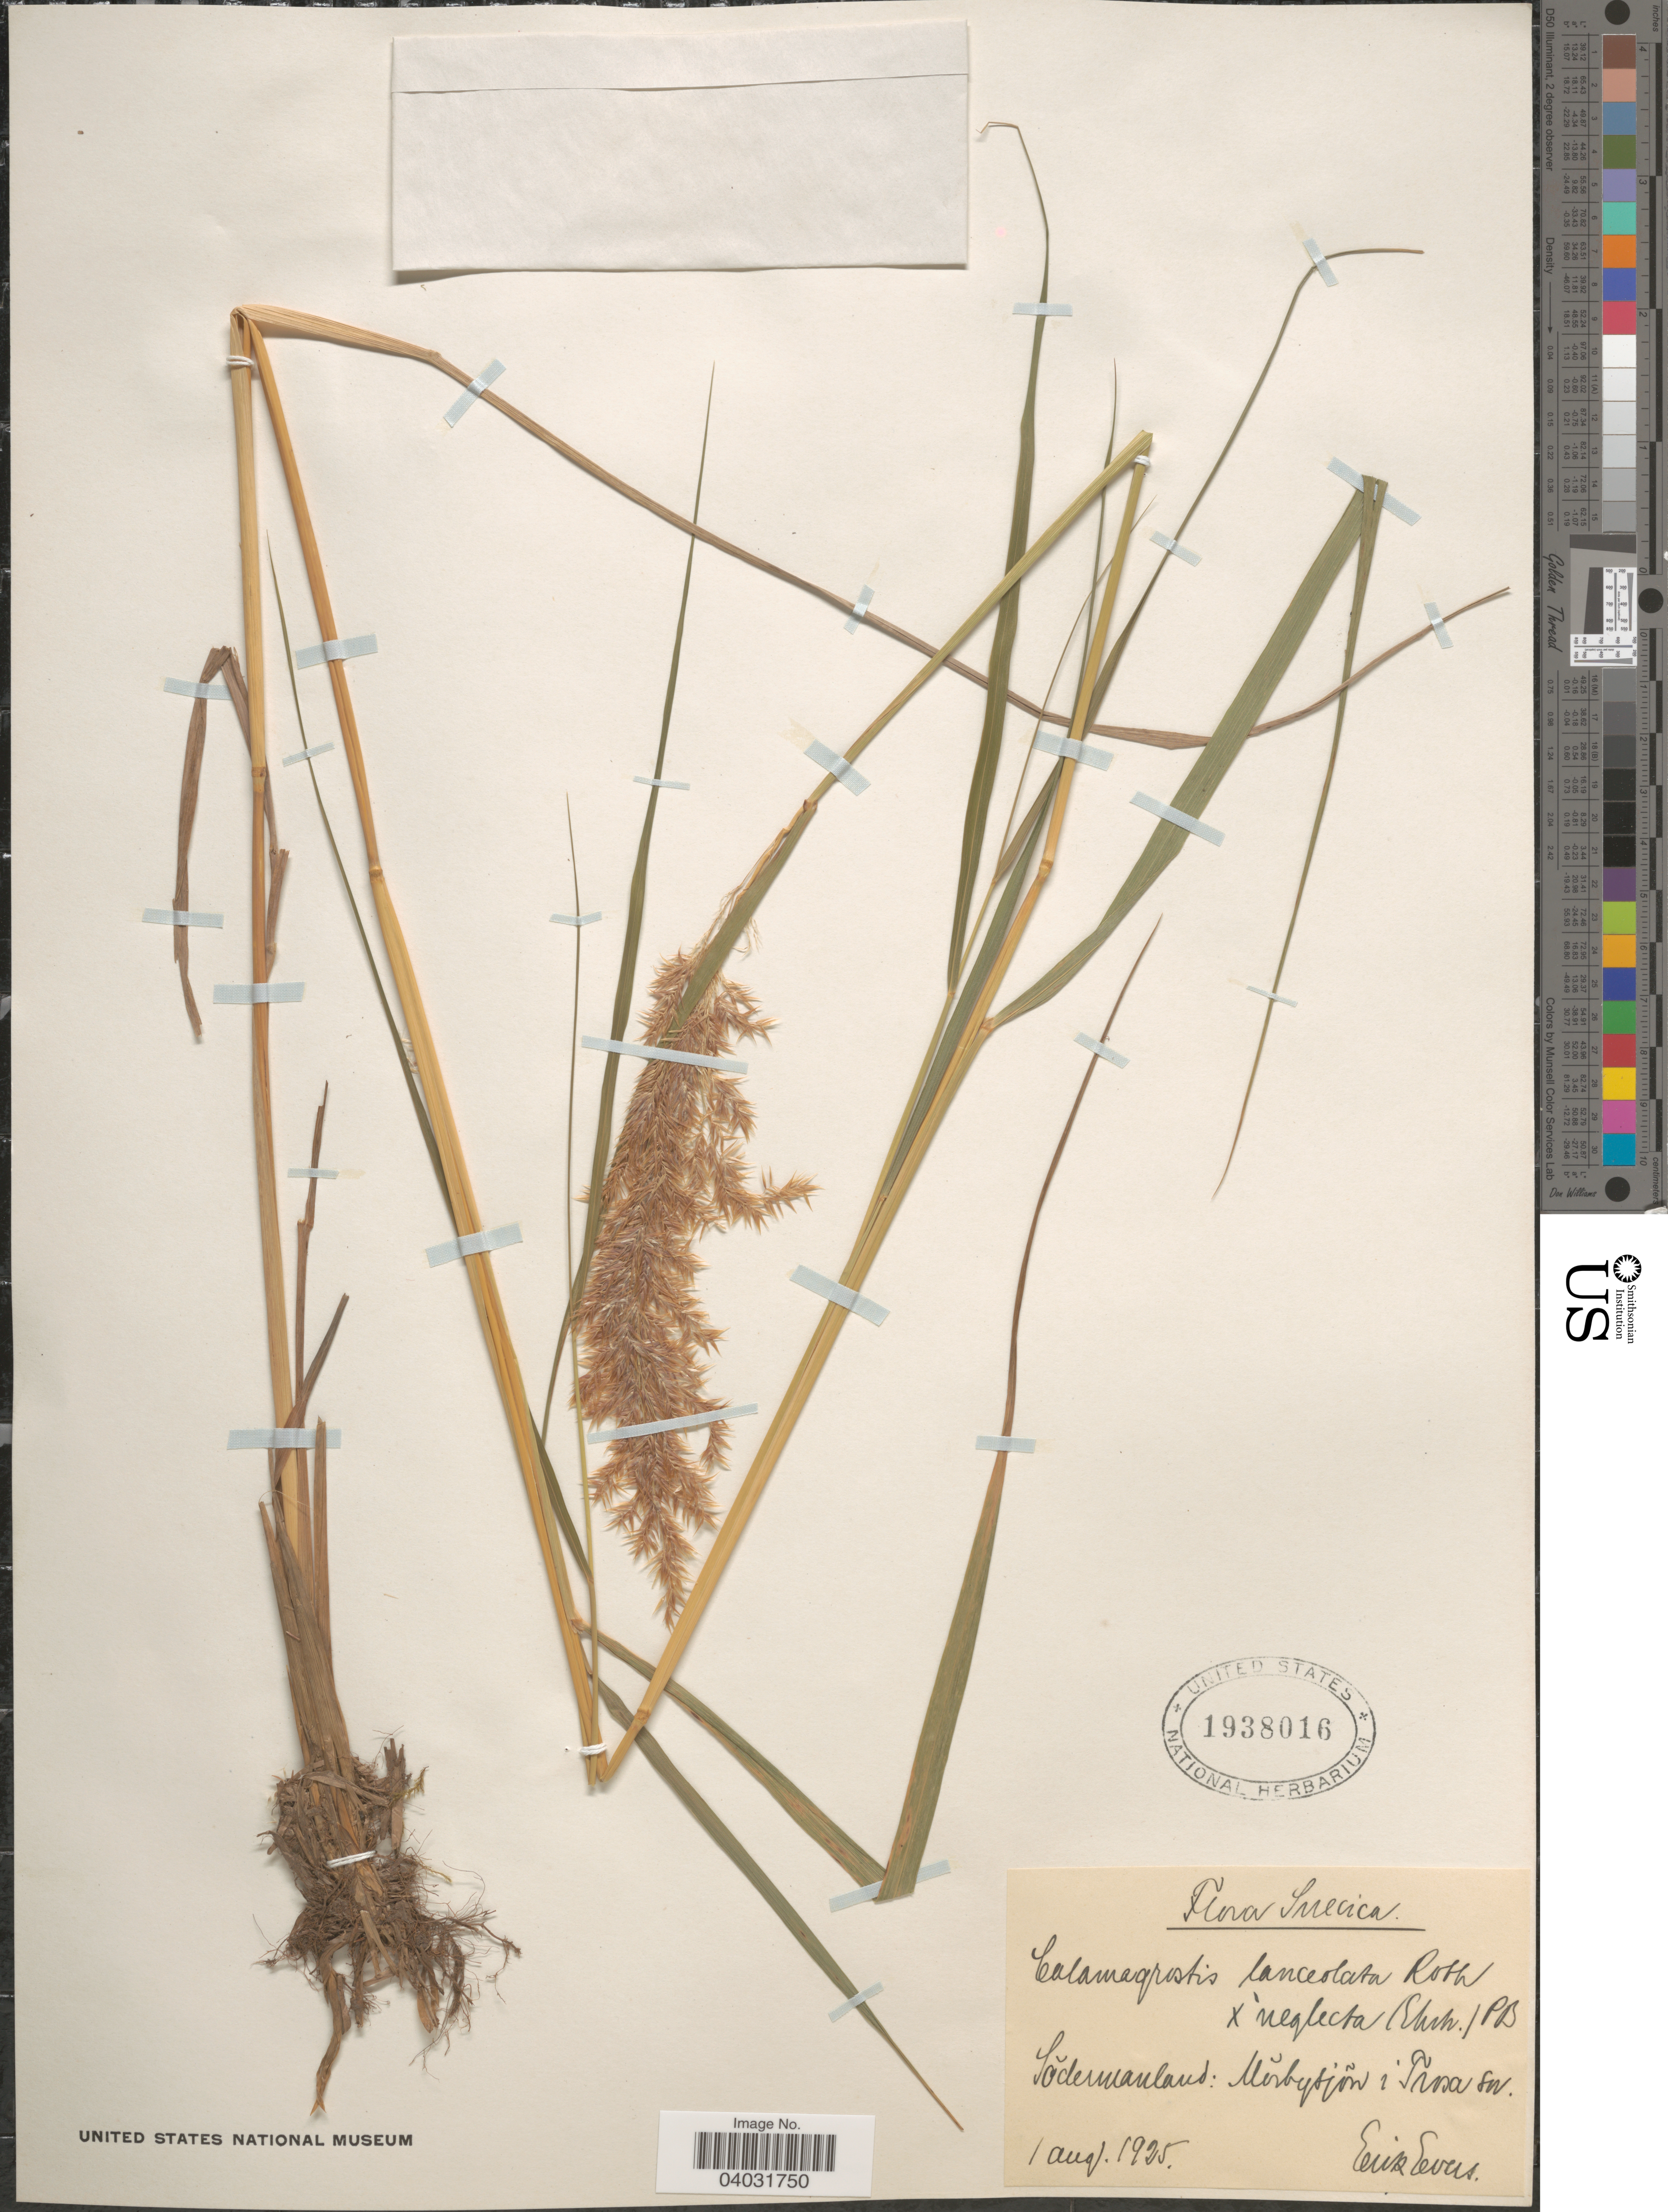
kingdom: Plantae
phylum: Tracheophyta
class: Liliopsida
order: Poales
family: Poaceae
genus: Calamagrostis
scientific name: Calamagrostis sp.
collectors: E. Evers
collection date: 1925-08-01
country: Sweden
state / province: Sodermanland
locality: Suecica. Mörby sjön i Trosa sn.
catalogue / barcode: US 1938016